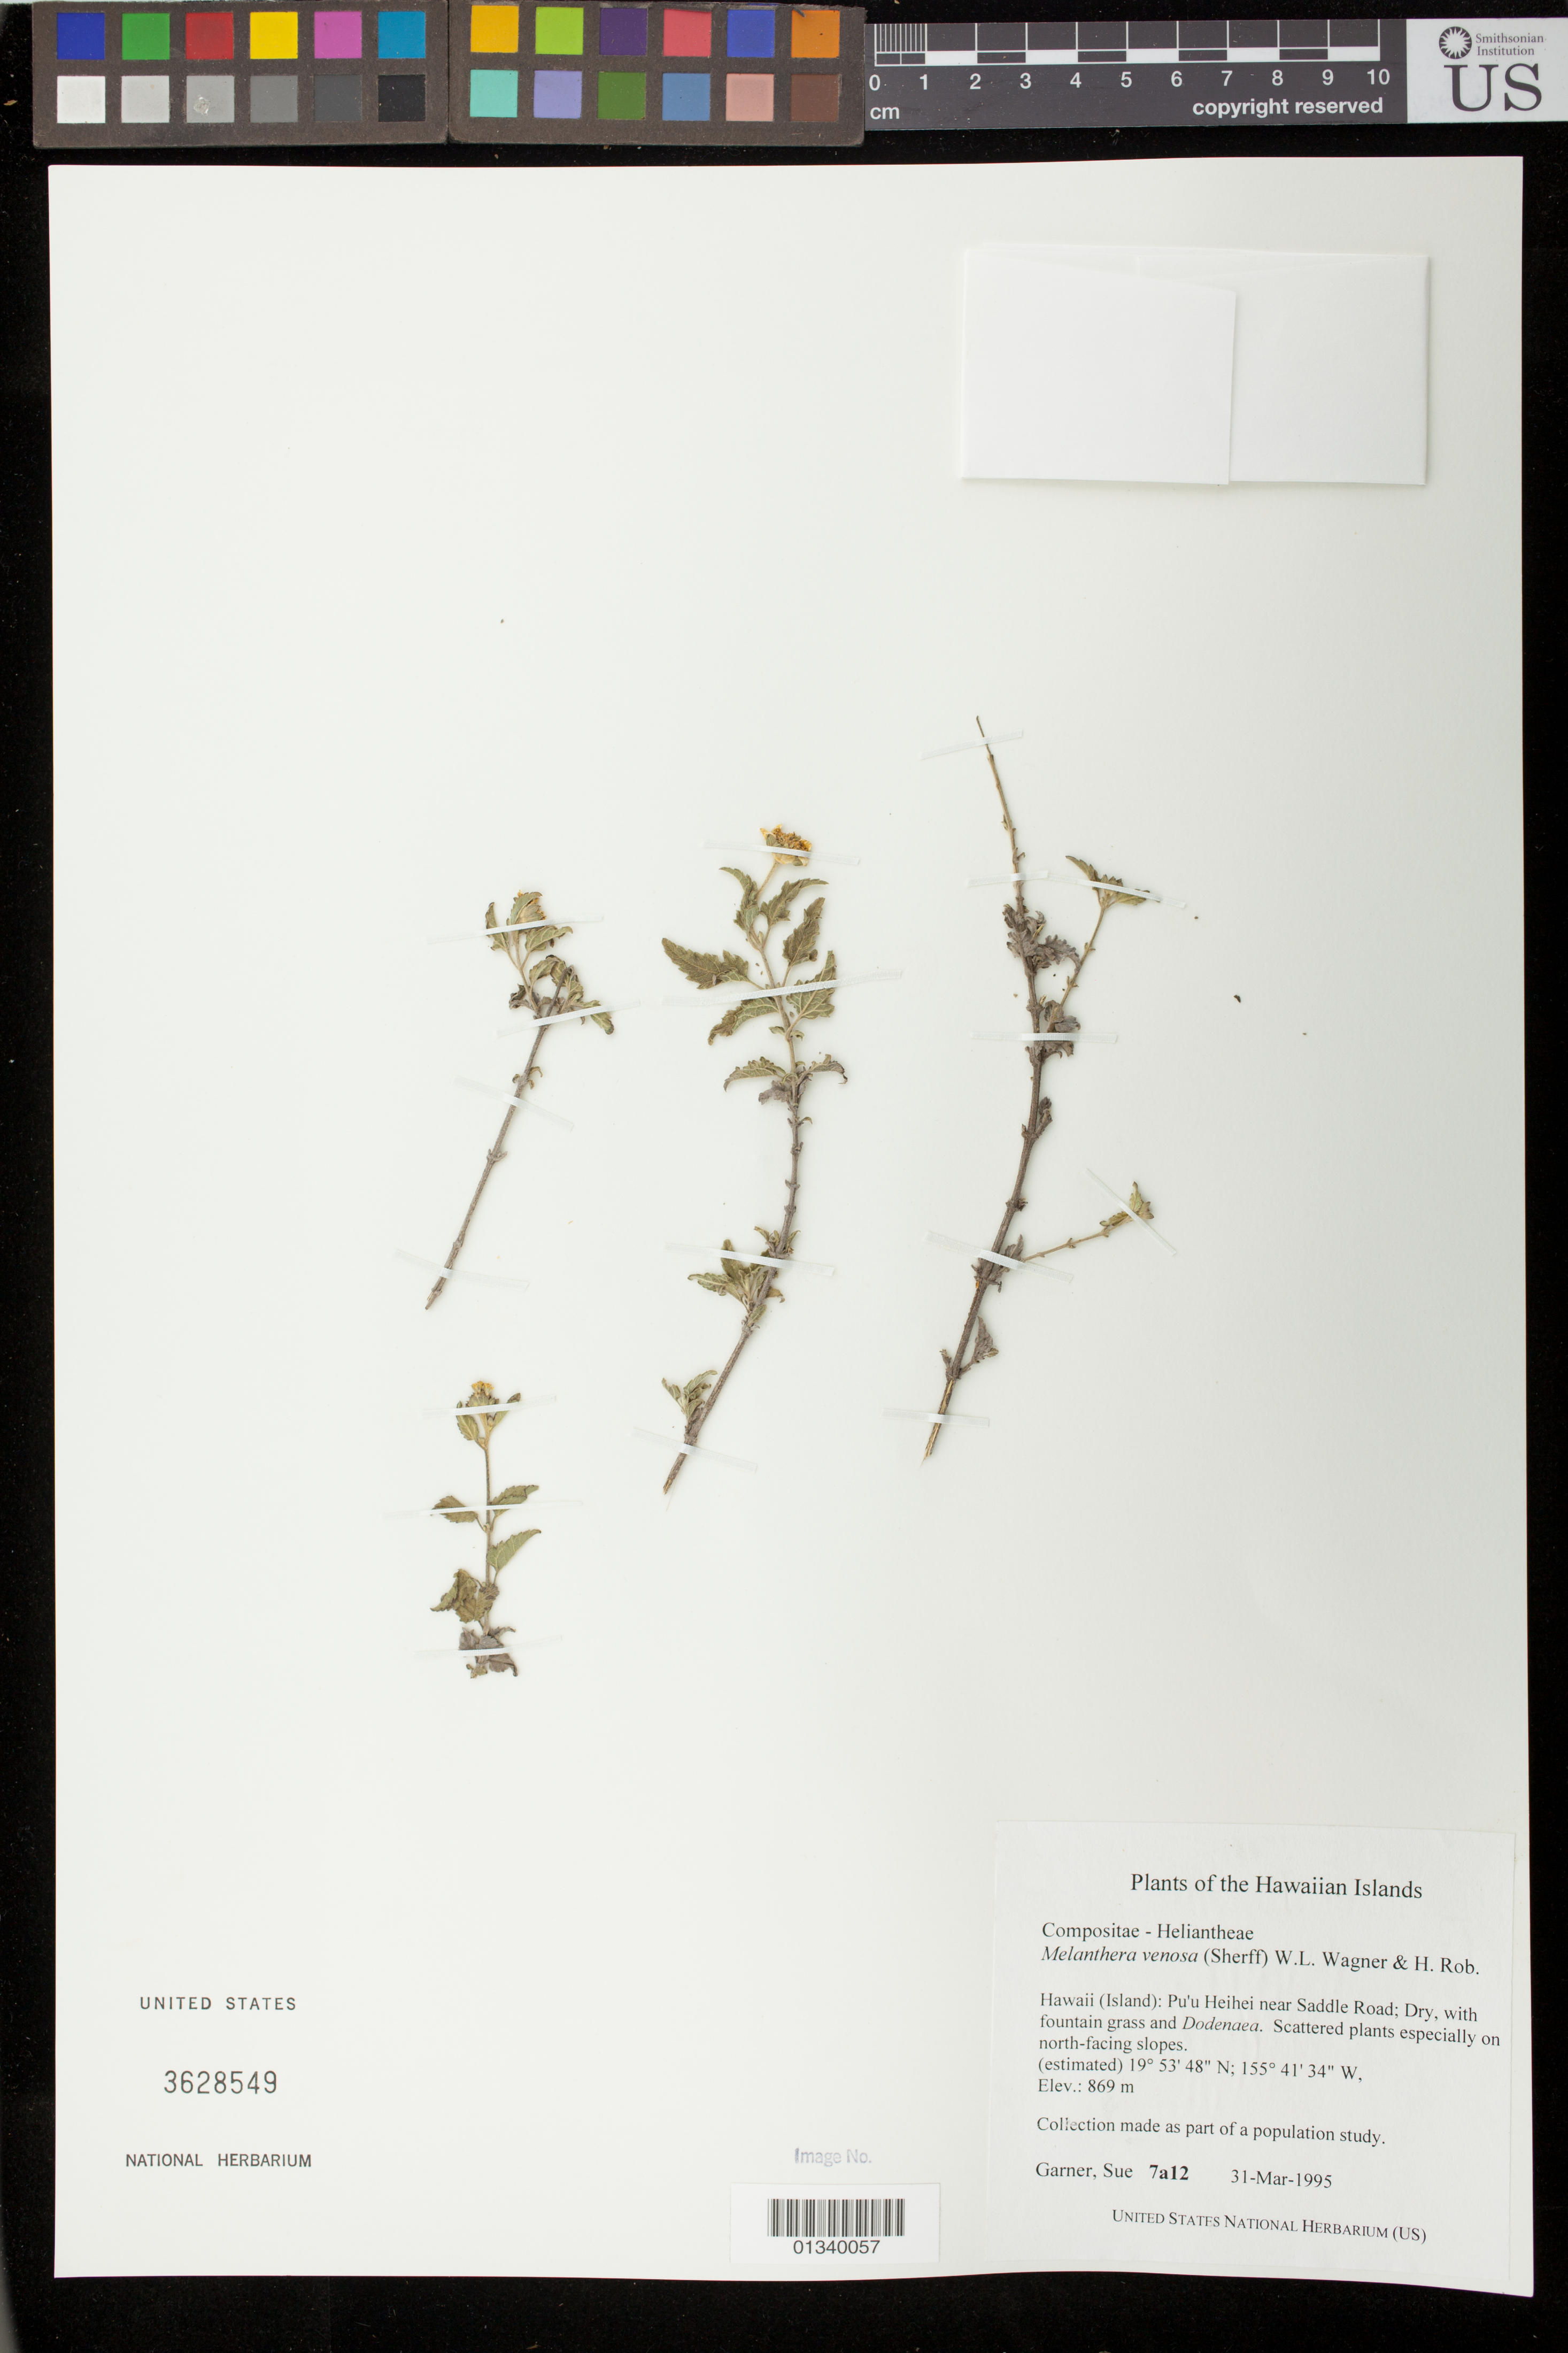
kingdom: Plantae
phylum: Tracheophyta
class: Magnoliopsida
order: Asterales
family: Asteraceae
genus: Wollastonia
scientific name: Wollastonia venosa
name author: (Sherff) Orchard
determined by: Wagner, W. L., (BOT), Smithsonian Institution - National Museum of Natural History (UNITED STATES)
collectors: S. Garner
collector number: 7a12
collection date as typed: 31 March 1995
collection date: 1995-03-31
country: United States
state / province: Hawaii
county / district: Hawaii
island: Hawaii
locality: Pu'u Heihei near Saddle Road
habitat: Dry with fountain grass and Dodenaea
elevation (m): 869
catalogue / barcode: US 3628549